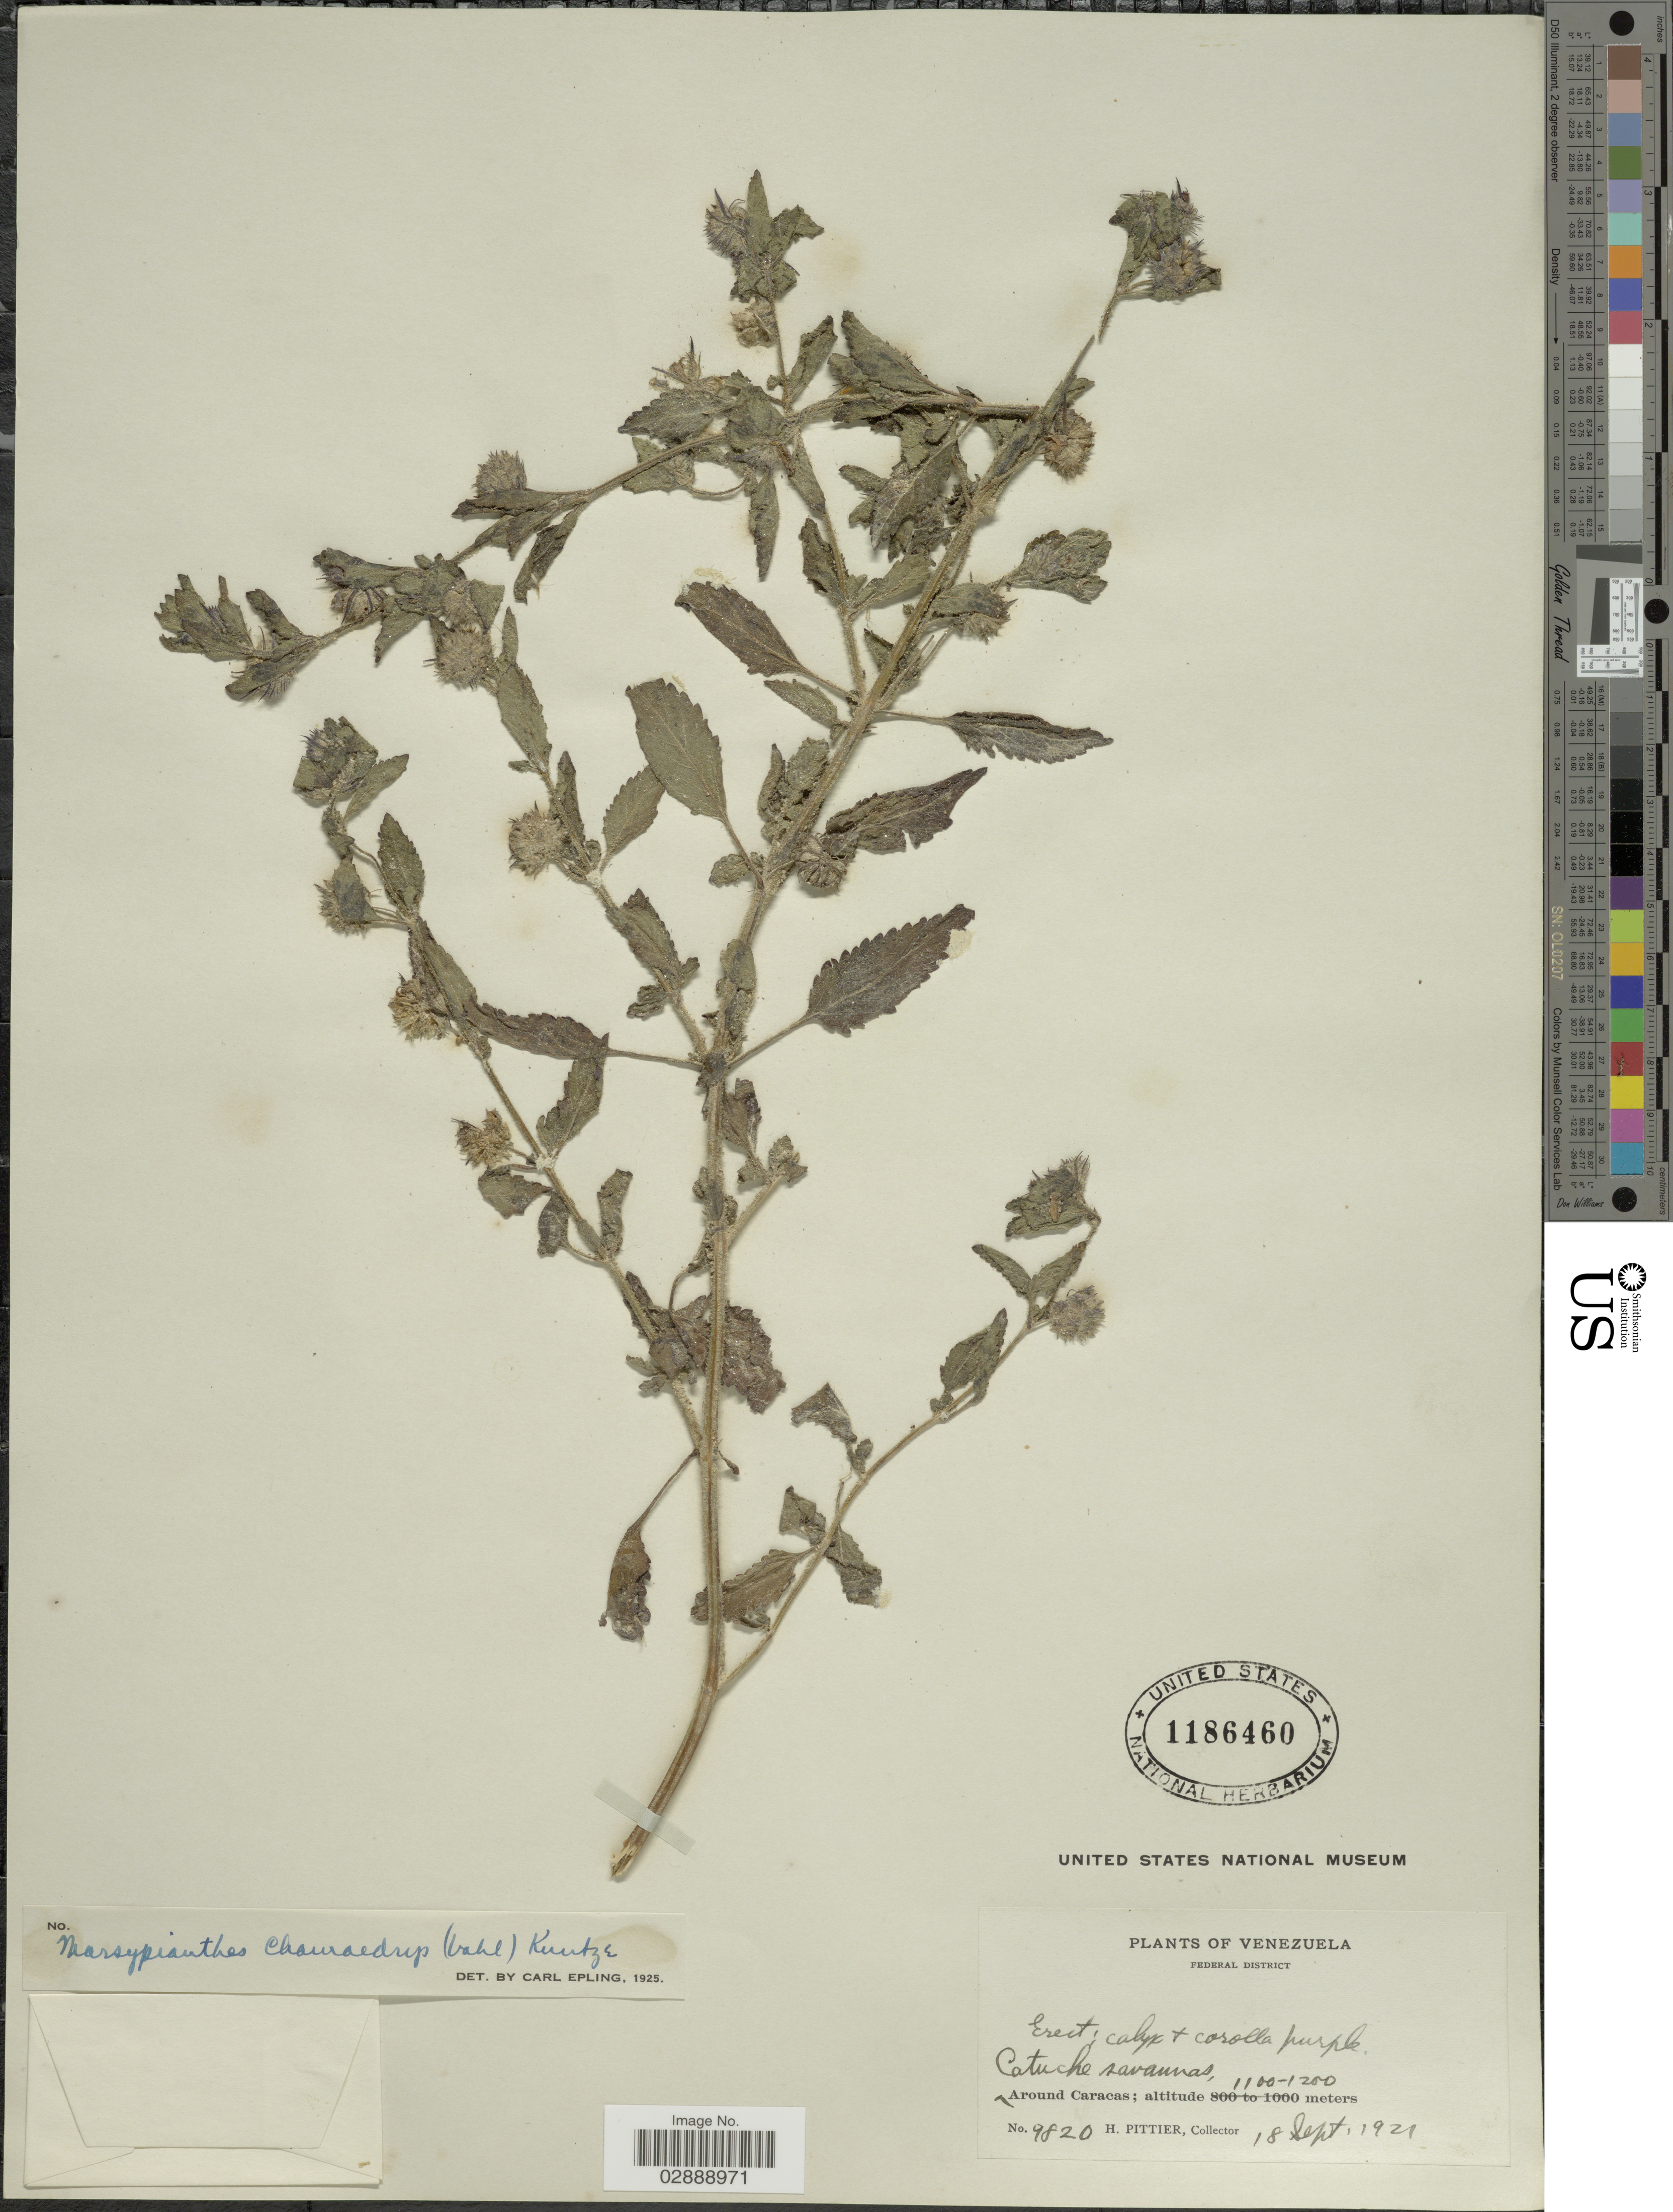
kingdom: Plantae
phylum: Tracheophyta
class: Magnoliopsida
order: Lamiales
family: Lamiaceae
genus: Marsypianthes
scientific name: Marsypianthes chamaedrys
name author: (Vahl) Kuntze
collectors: H. F. Pittier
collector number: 9820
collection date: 1921-09-18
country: Venezuela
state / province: Distrito Federal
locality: Federal District. Catuche savannas, around Caracas.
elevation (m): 1100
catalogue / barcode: US 1186460